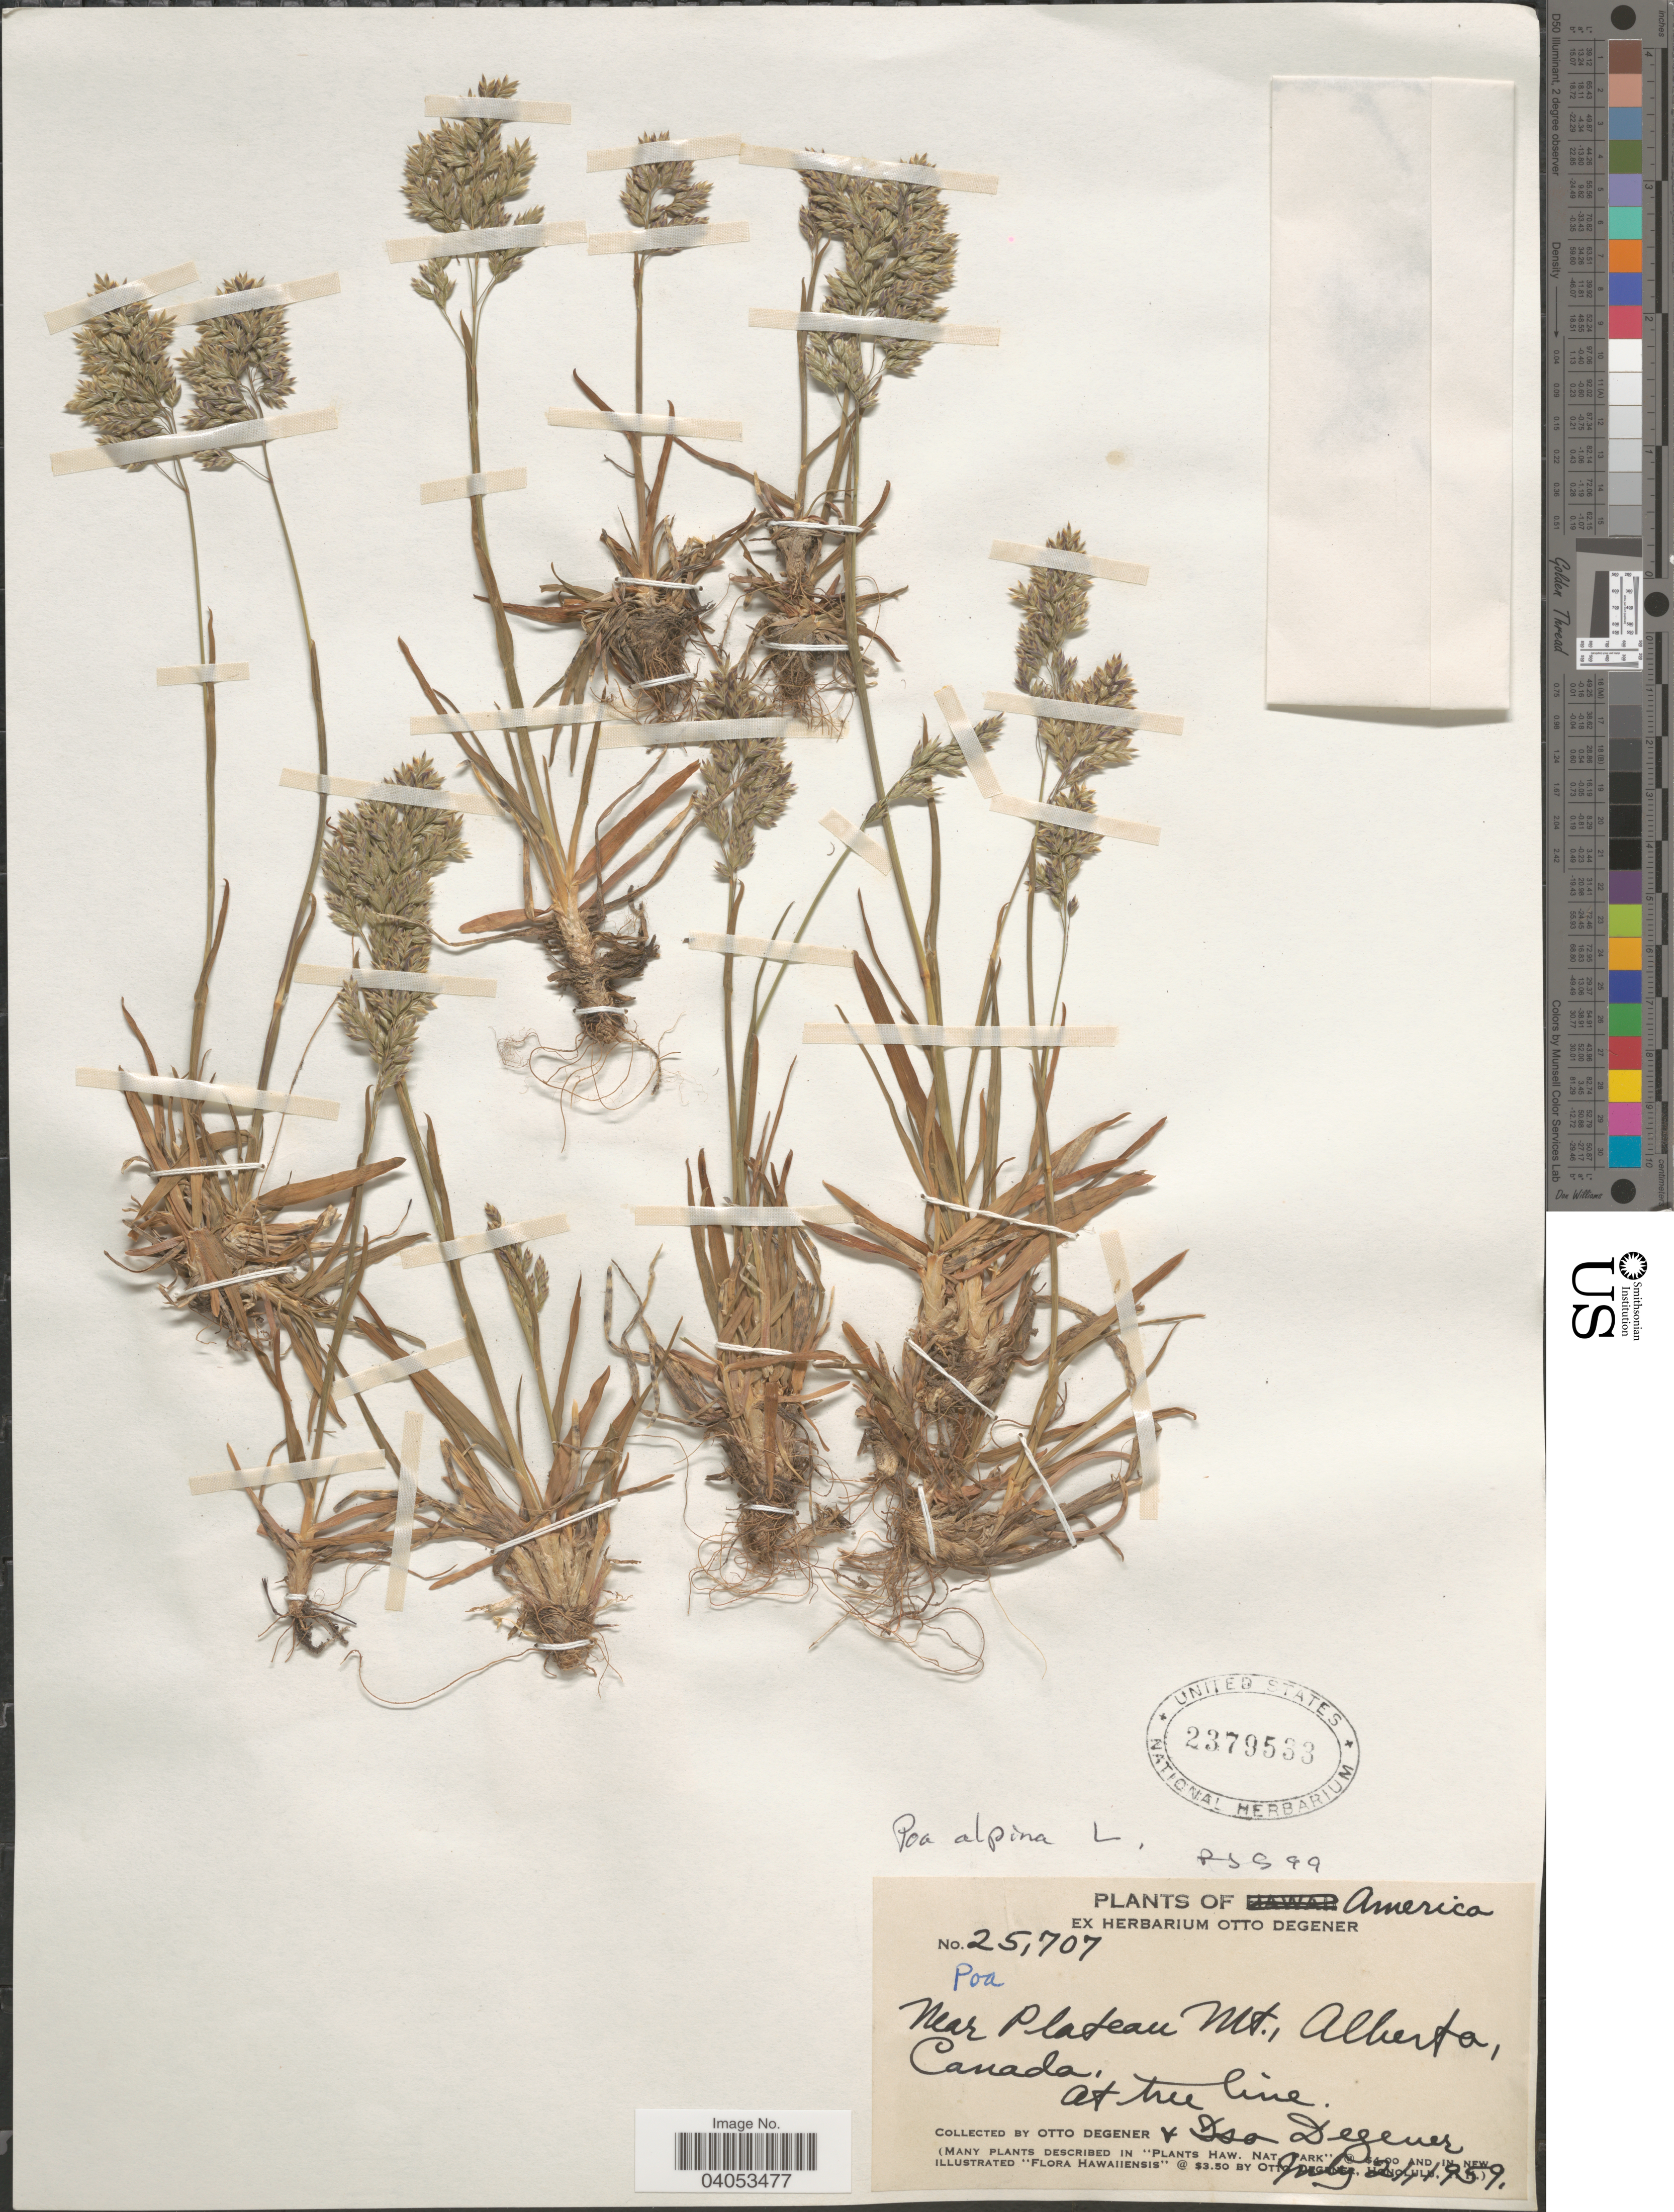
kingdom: Plantae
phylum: Tracheophyta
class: Liliopsida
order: Poales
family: Poaceae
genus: Poa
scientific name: Poa alpina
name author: L.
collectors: O. Degener & I. Degener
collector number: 25707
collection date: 1959-07-21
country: Canada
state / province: Alberta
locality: America. Near Plateau Mt, at tree line.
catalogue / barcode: US 2379533